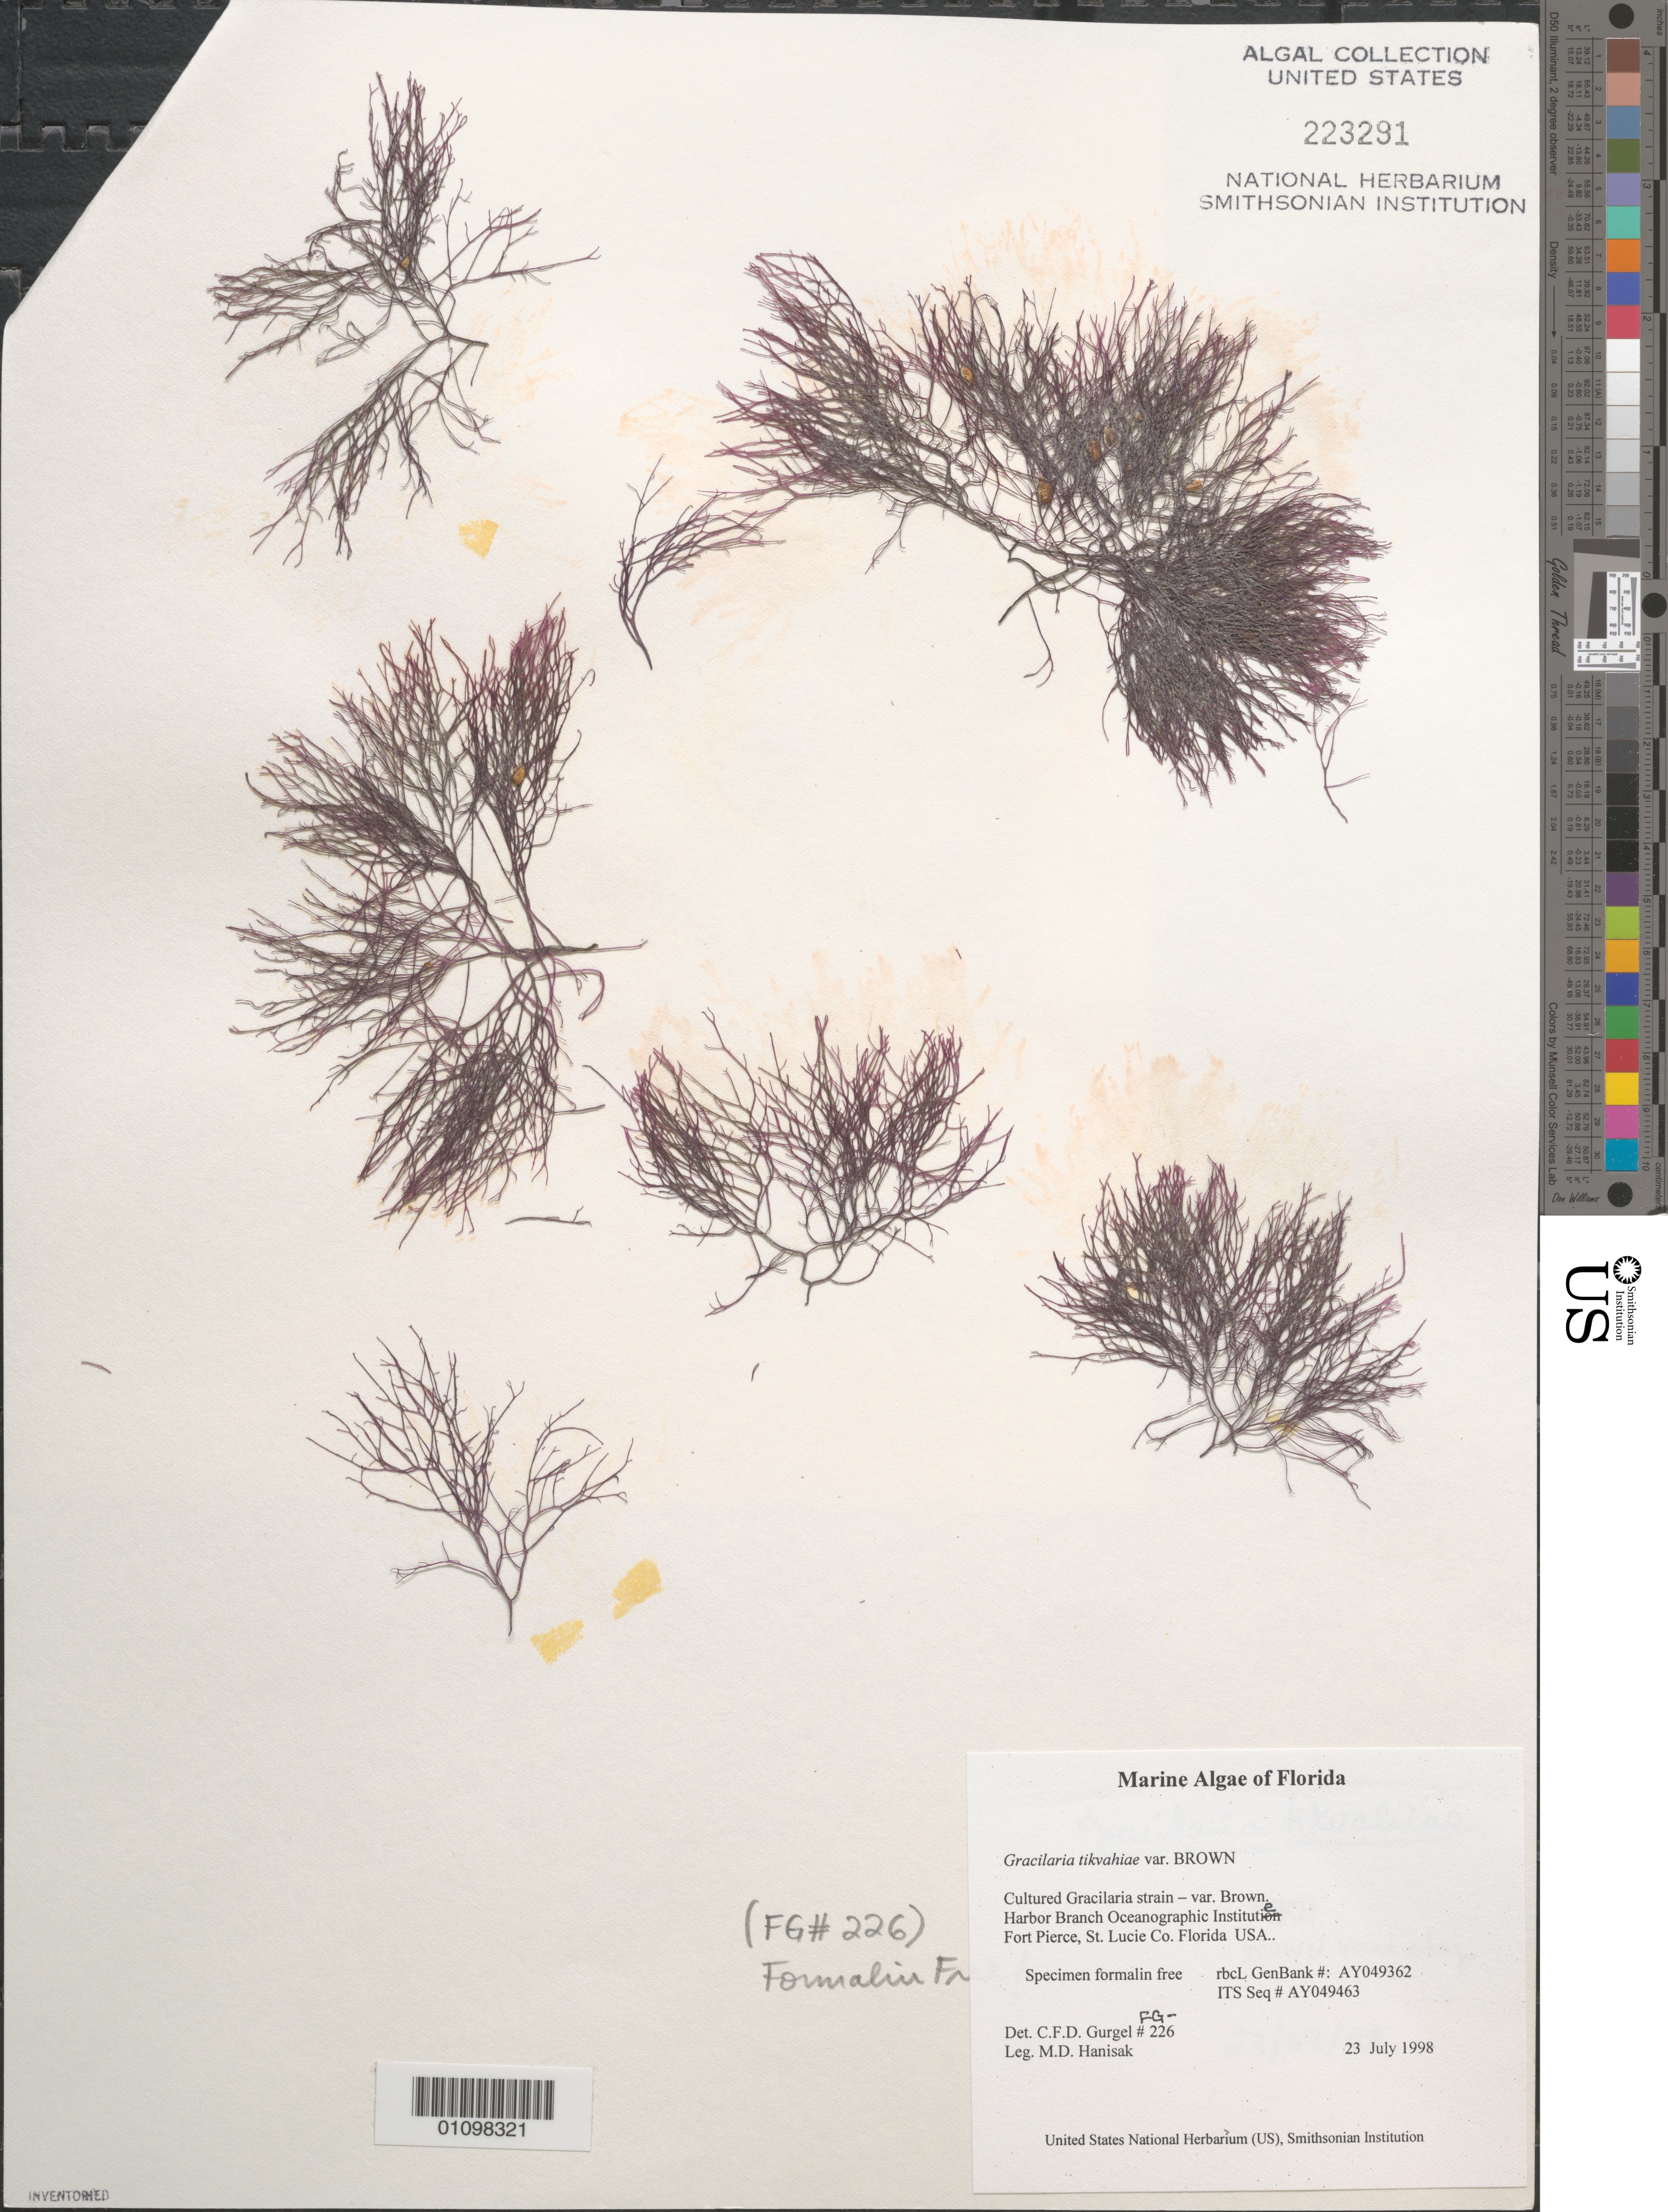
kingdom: Plantae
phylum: Rhodophyta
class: Florideophyceae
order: Gracilariales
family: Gracilariaceae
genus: Gracilaria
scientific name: Gracilaria tikvahiae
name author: McLachlan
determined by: Gurgel, C. F. D.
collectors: M. Hanisak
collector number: FG-226 & rbcL GenBank AY049362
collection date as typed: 23 Jul 1998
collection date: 1998-07-23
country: United States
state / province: Florida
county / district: Saint Lucie County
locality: Harbor Branch Oceanographic Institute, Fort Pierce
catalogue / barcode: US 223291